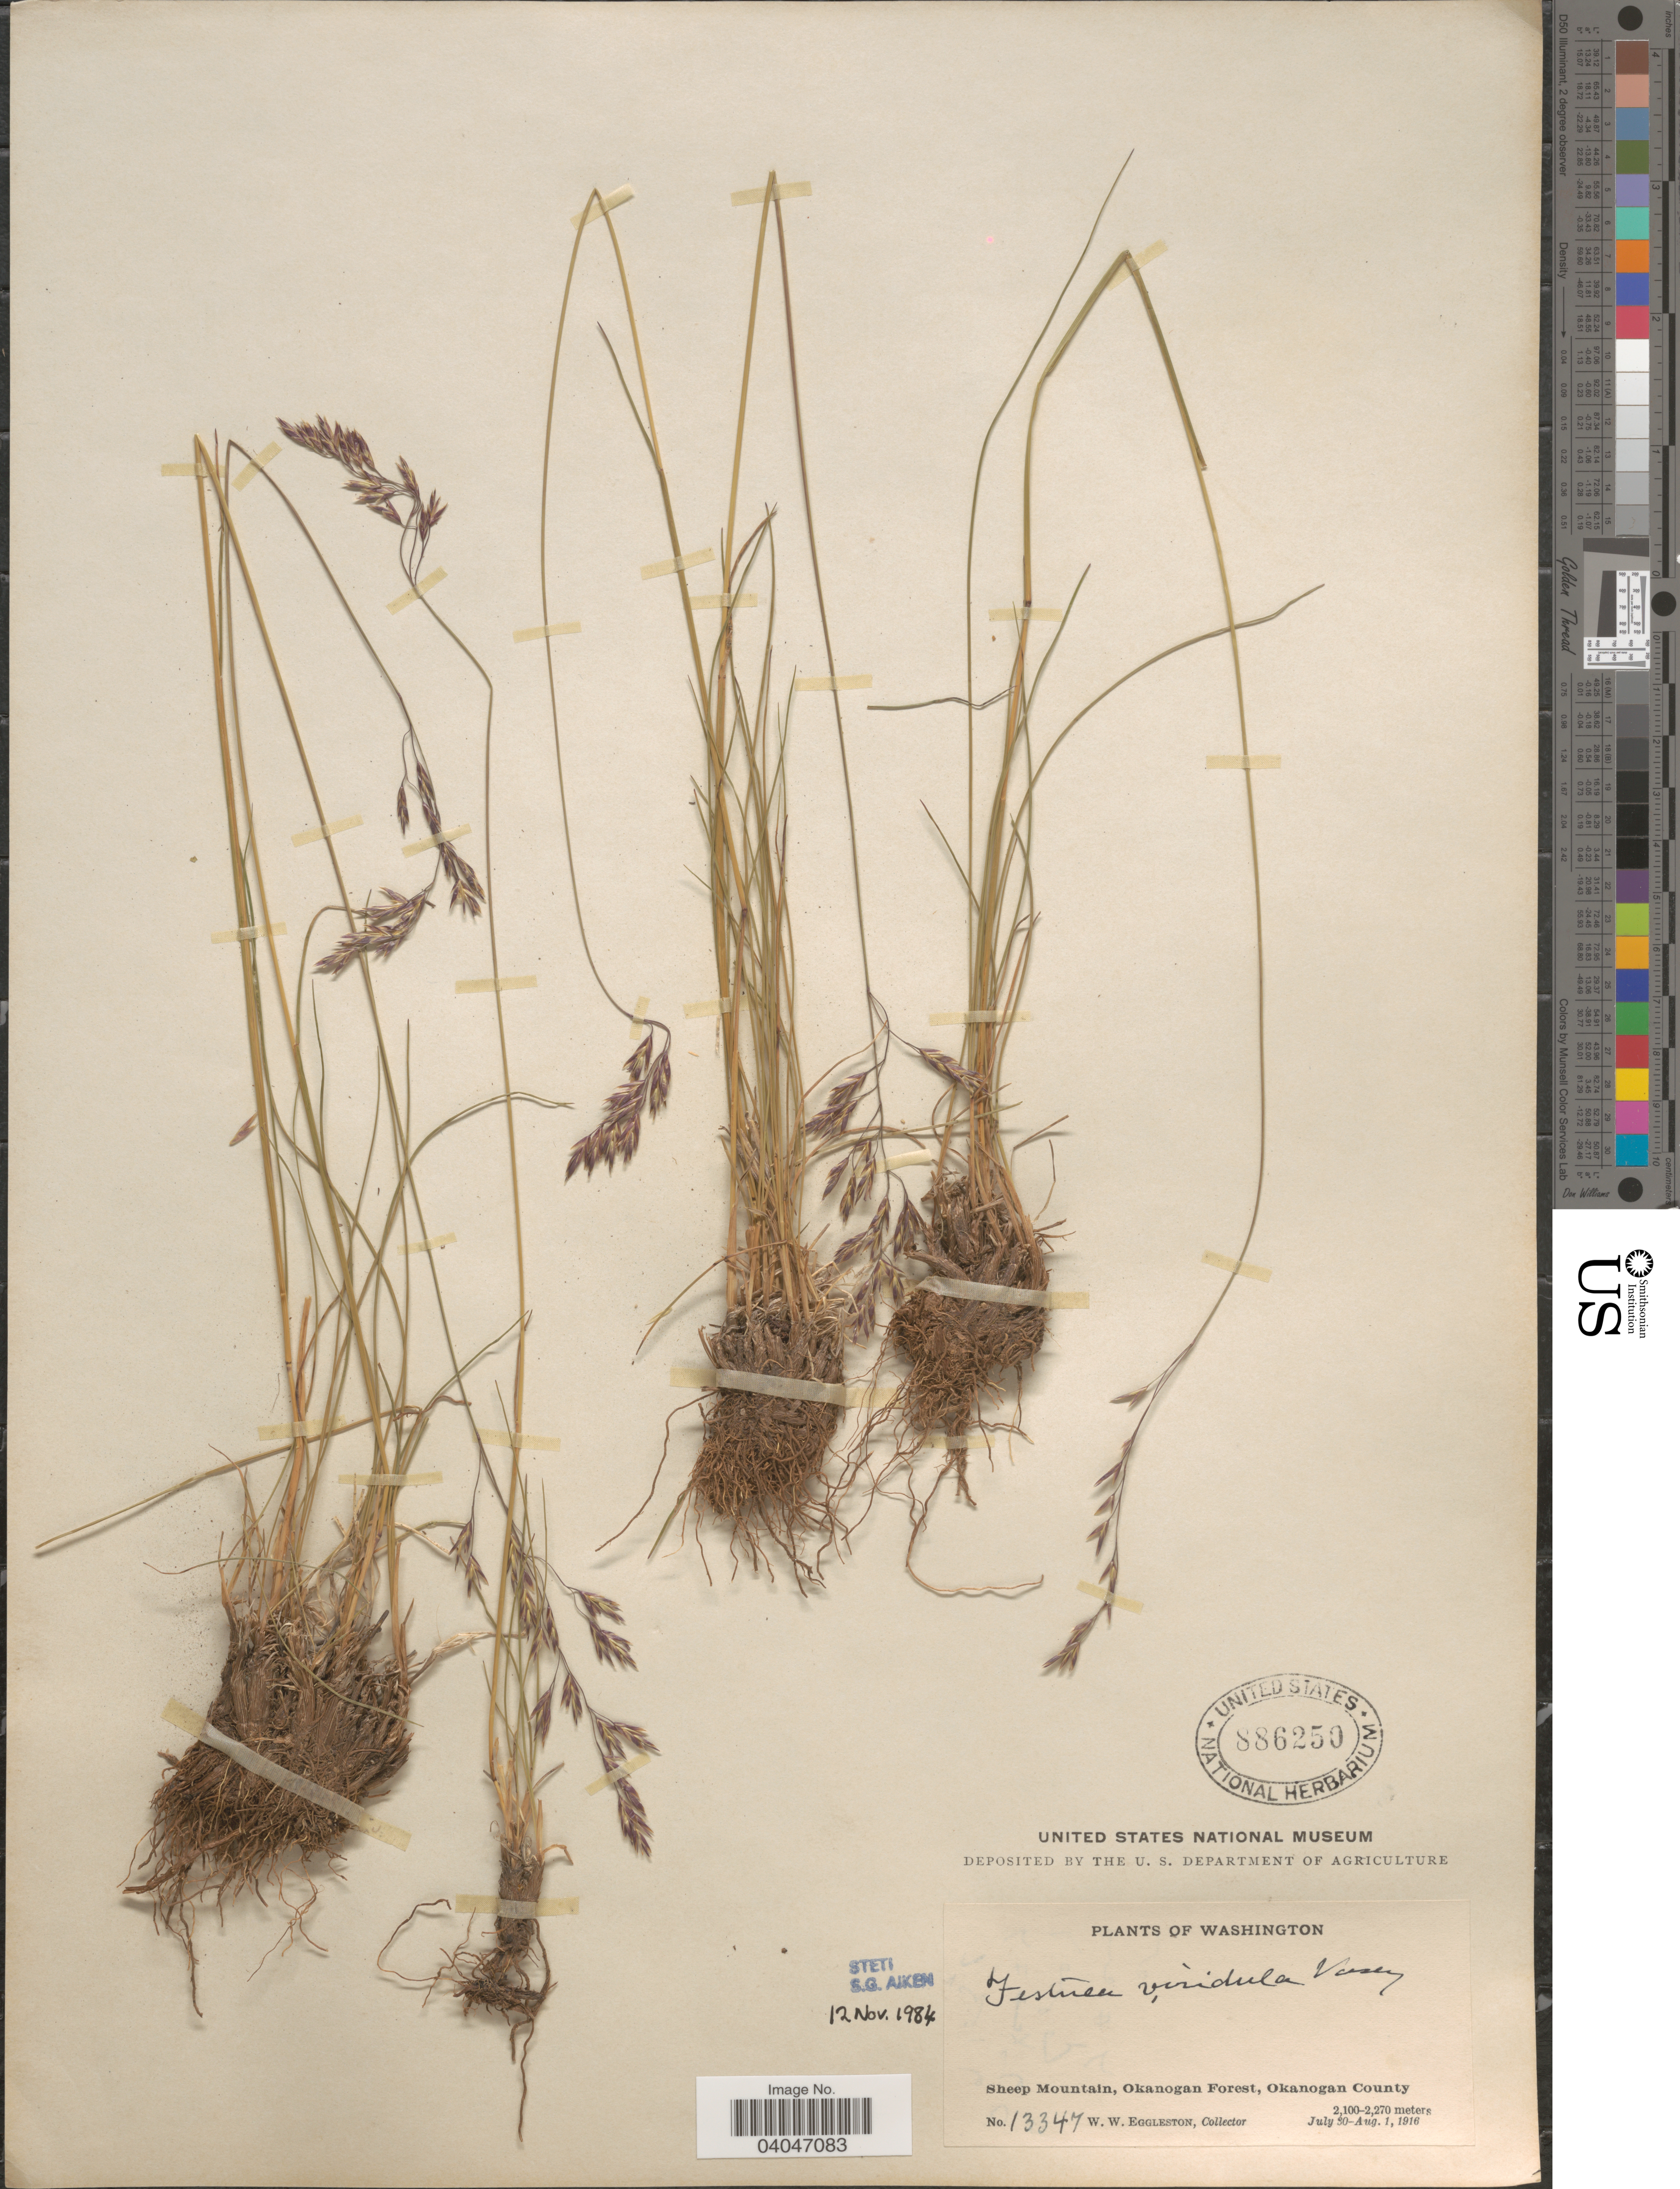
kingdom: Plantae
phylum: Tracheophyta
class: Liliopsida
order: Poales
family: Poaceae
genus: Festuca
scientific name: Festuca viridula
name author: Vasey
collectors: W. W. Eggleston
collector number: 13347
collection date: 1916-07-30/1916-08-01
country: United States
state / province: Washington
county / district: Okanogan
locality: Sheep Mountain, Okanogan Forest, Okanogan County.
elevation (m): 2100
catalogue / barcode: US 886250